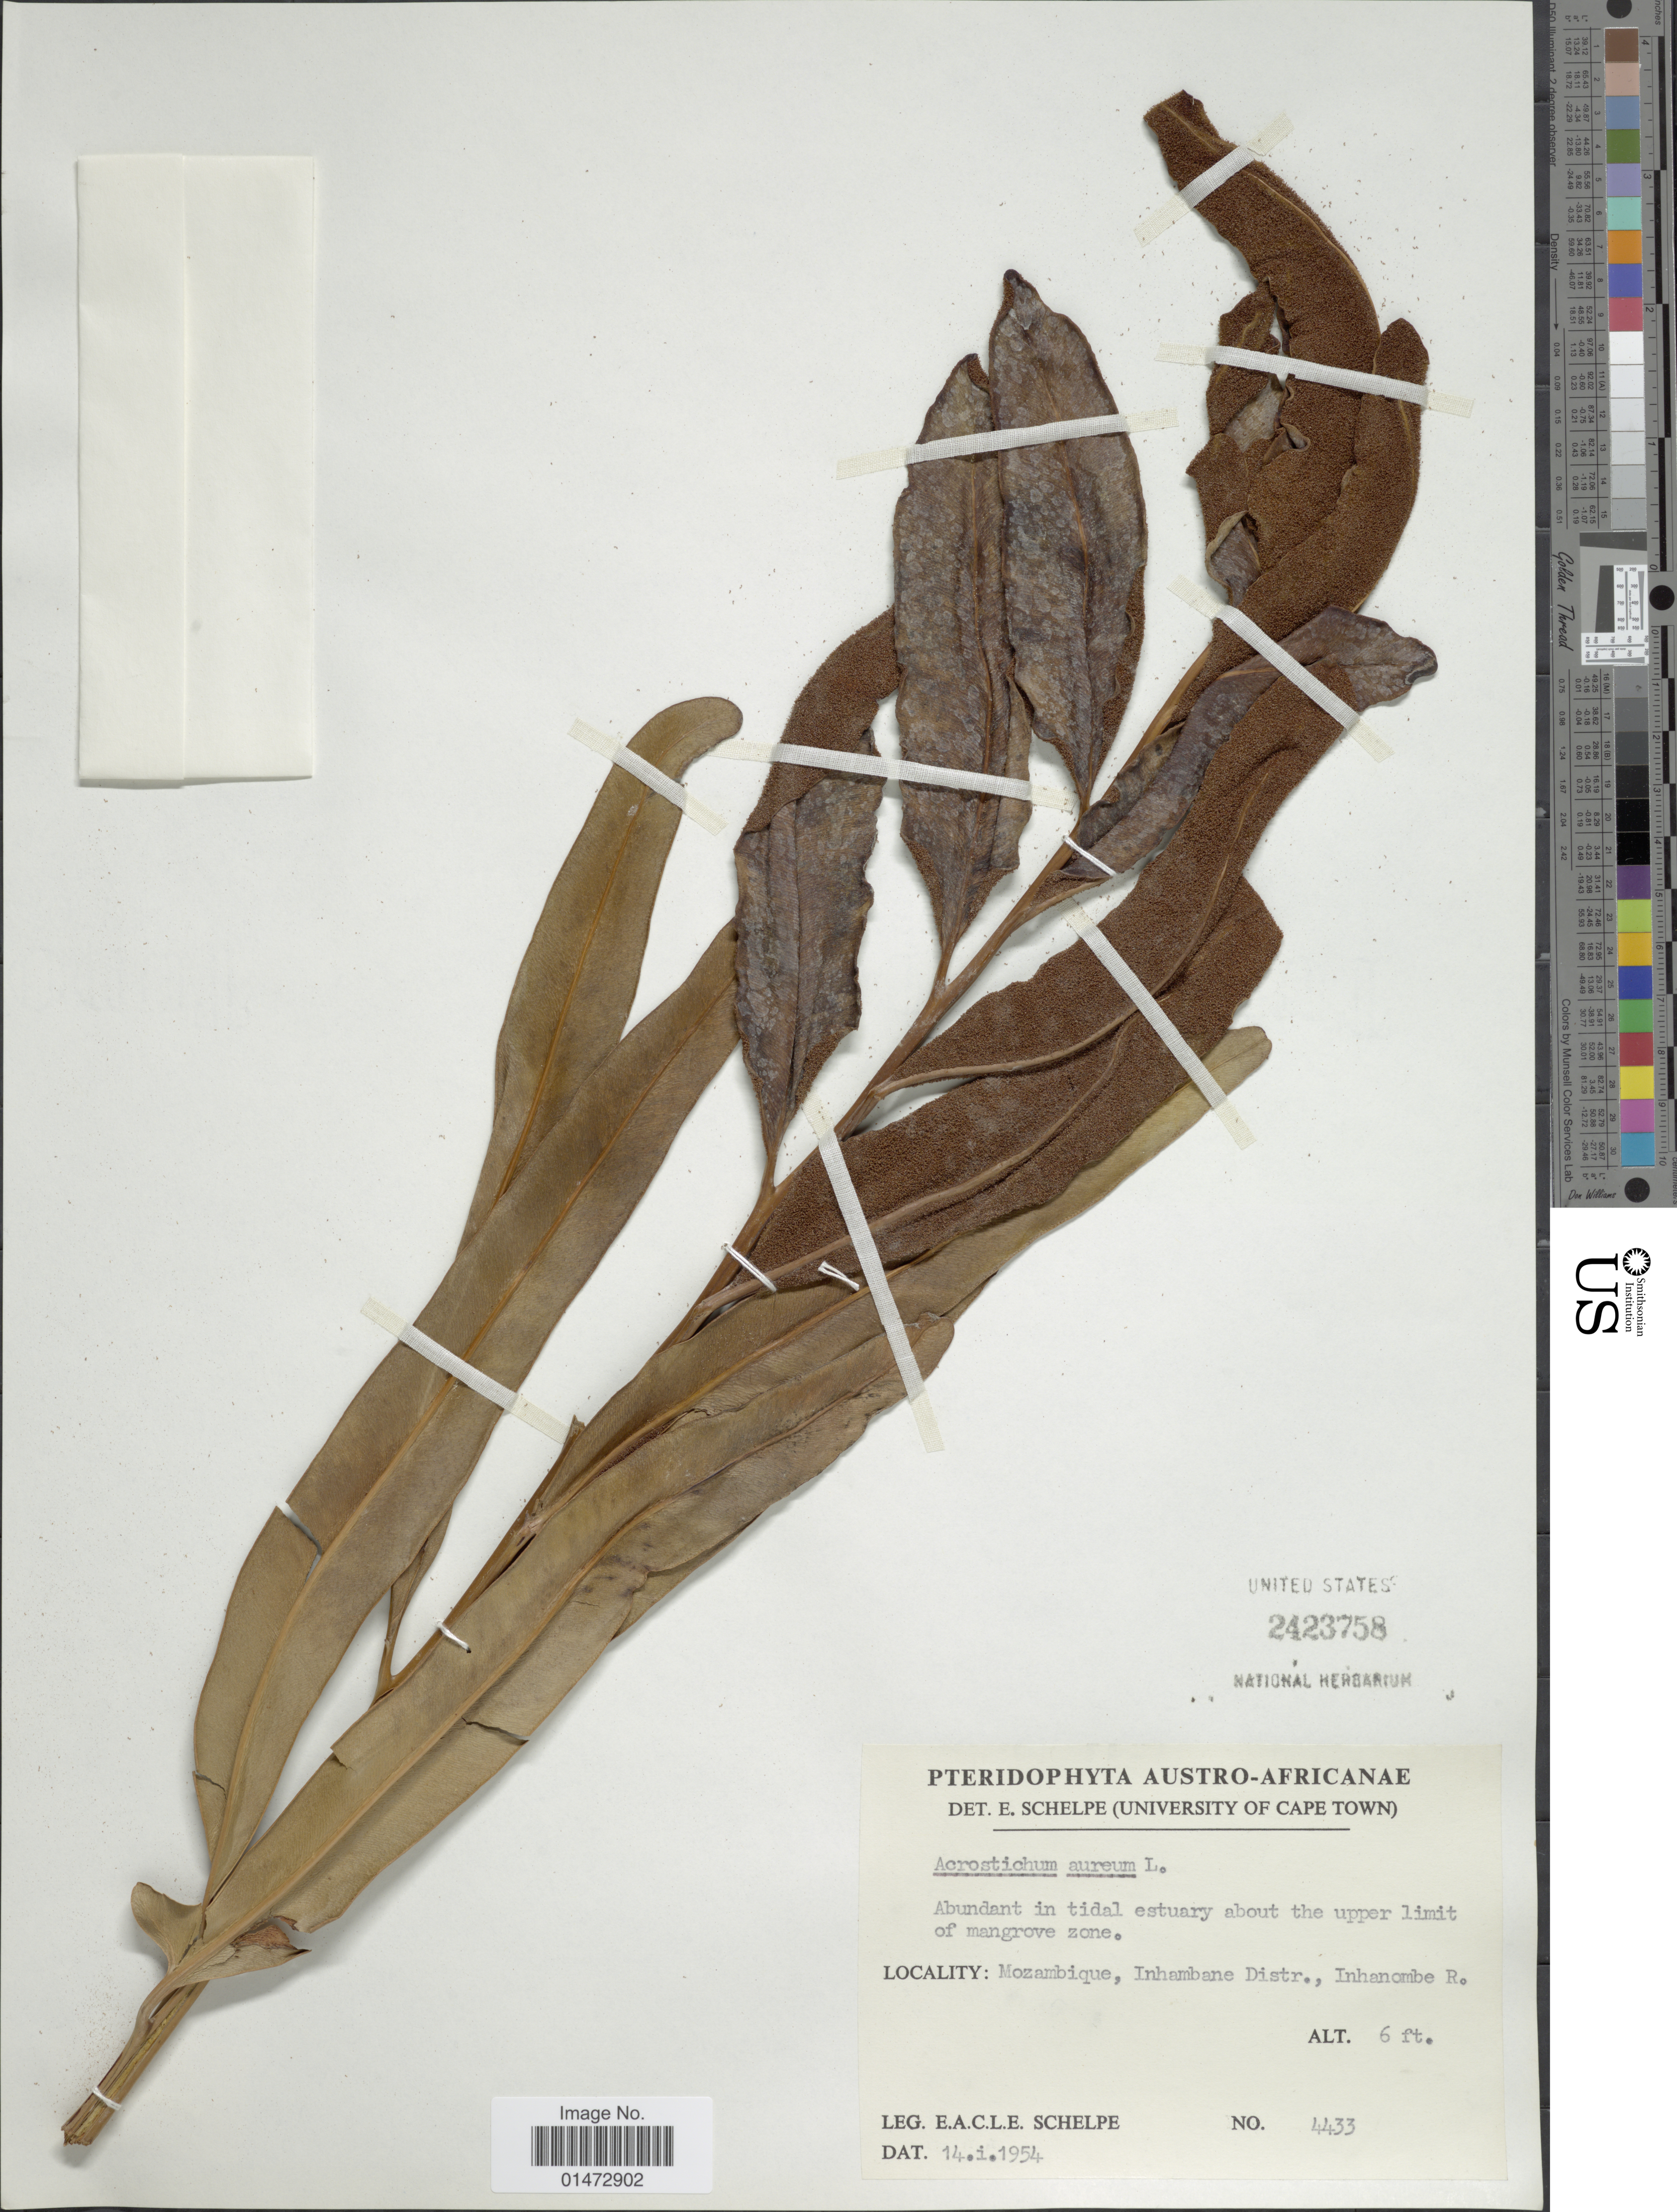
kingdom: Plantae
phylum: Tracheophyta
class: Polypodiopsida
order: Polypodiales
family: Pteridaceae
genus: Acrostichum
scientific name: Acrostichum aureum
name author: L.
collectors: E. A. C. L. E. Schelpe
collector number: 4433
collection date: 1954-01-14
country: Mozambique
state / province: Inhambane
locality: Inhanombe R.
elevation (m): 2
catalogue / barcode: US 2423758